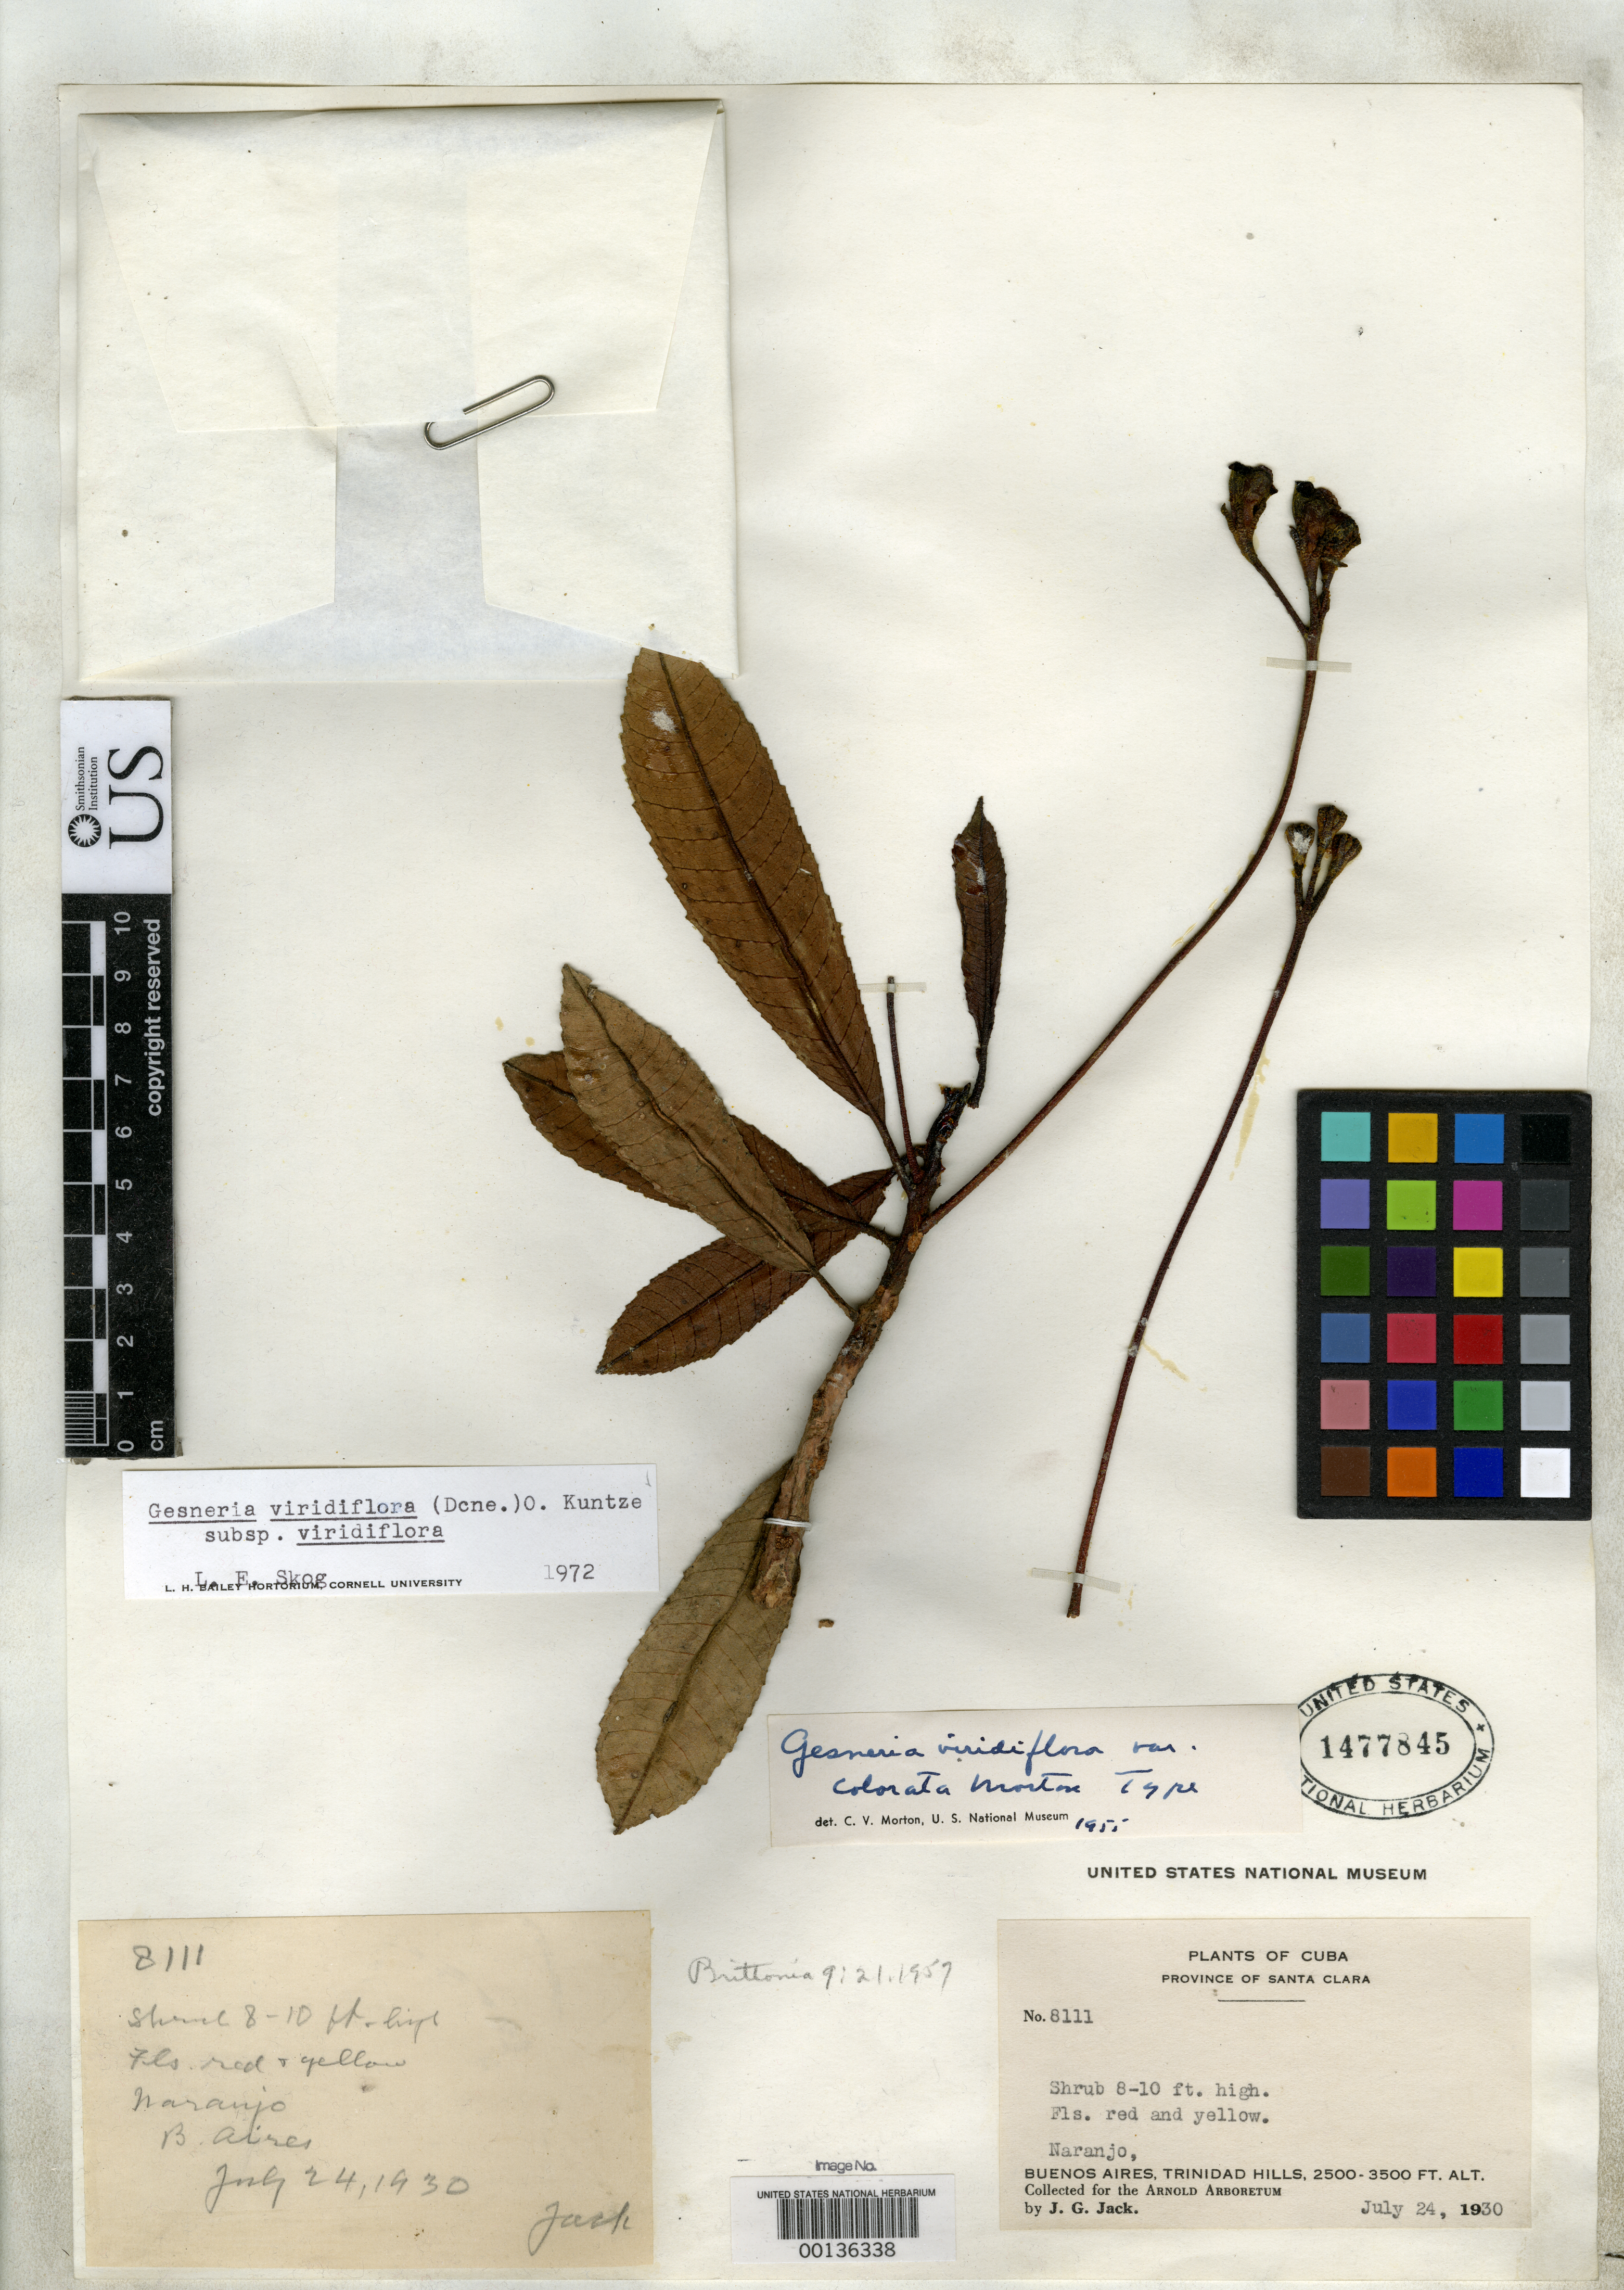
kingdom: Plantae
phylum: Tracheophyta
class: Magnoliopsida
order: Lamiales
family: Gesneriaceae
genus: Gesneria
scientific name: Gesneria viridiflora var. colorata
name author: C.V. Morton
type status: Holotype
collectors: J. G. Jack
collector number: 8111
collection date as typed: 24 Jul 1930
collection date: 1930-07-24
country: Cuba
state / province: Las Villas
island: Greater Antilles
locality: Santa Clara, Buenos Aires, Trinidad Hills;alt. 2500-3500 ft.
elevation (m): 762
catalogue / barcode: US 1477845